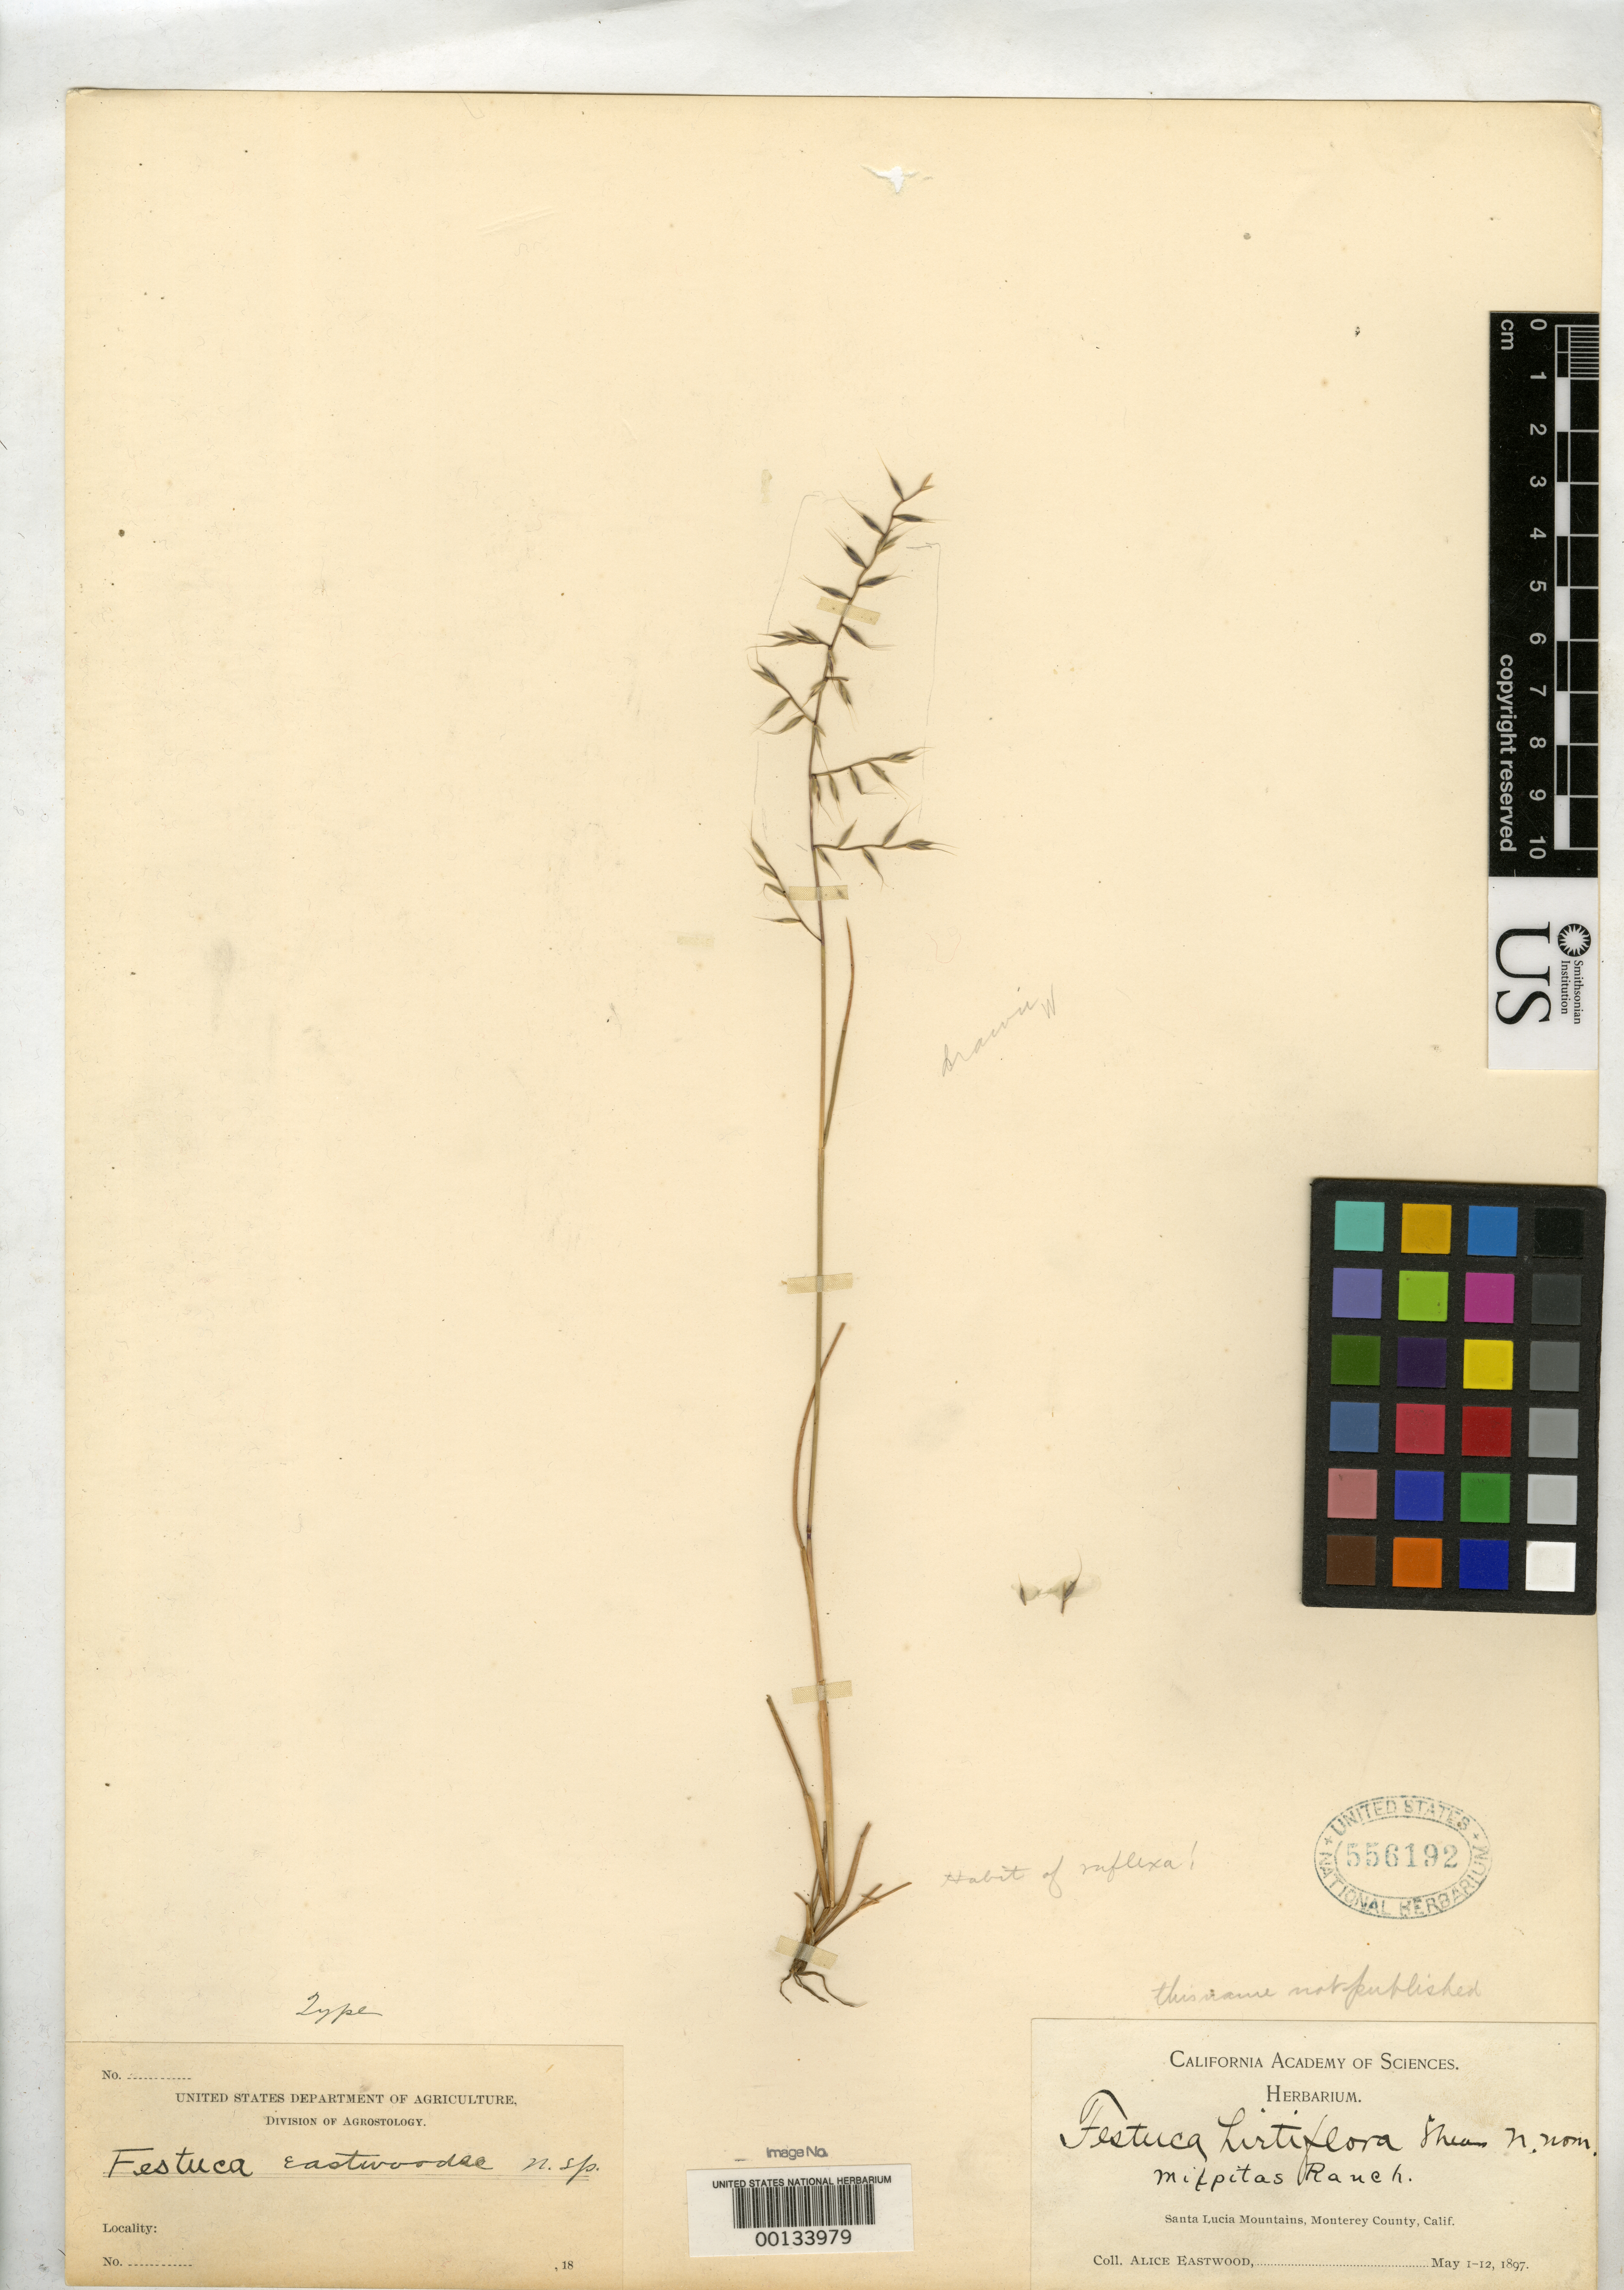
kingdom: Plantae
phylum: Tracheophyta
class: Liliopsida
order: Poales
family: Poaceae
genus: Festuca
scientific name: Festuca eastwoodae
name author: Piper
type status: Holotype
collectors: A. Eastwood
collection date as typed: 01 May 1897 to 12 May 1897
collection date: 1897-05-01/1897-05-12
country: United States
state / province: California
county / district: Monterey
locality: Santa Lucia Mountains.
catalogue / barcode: US 556192